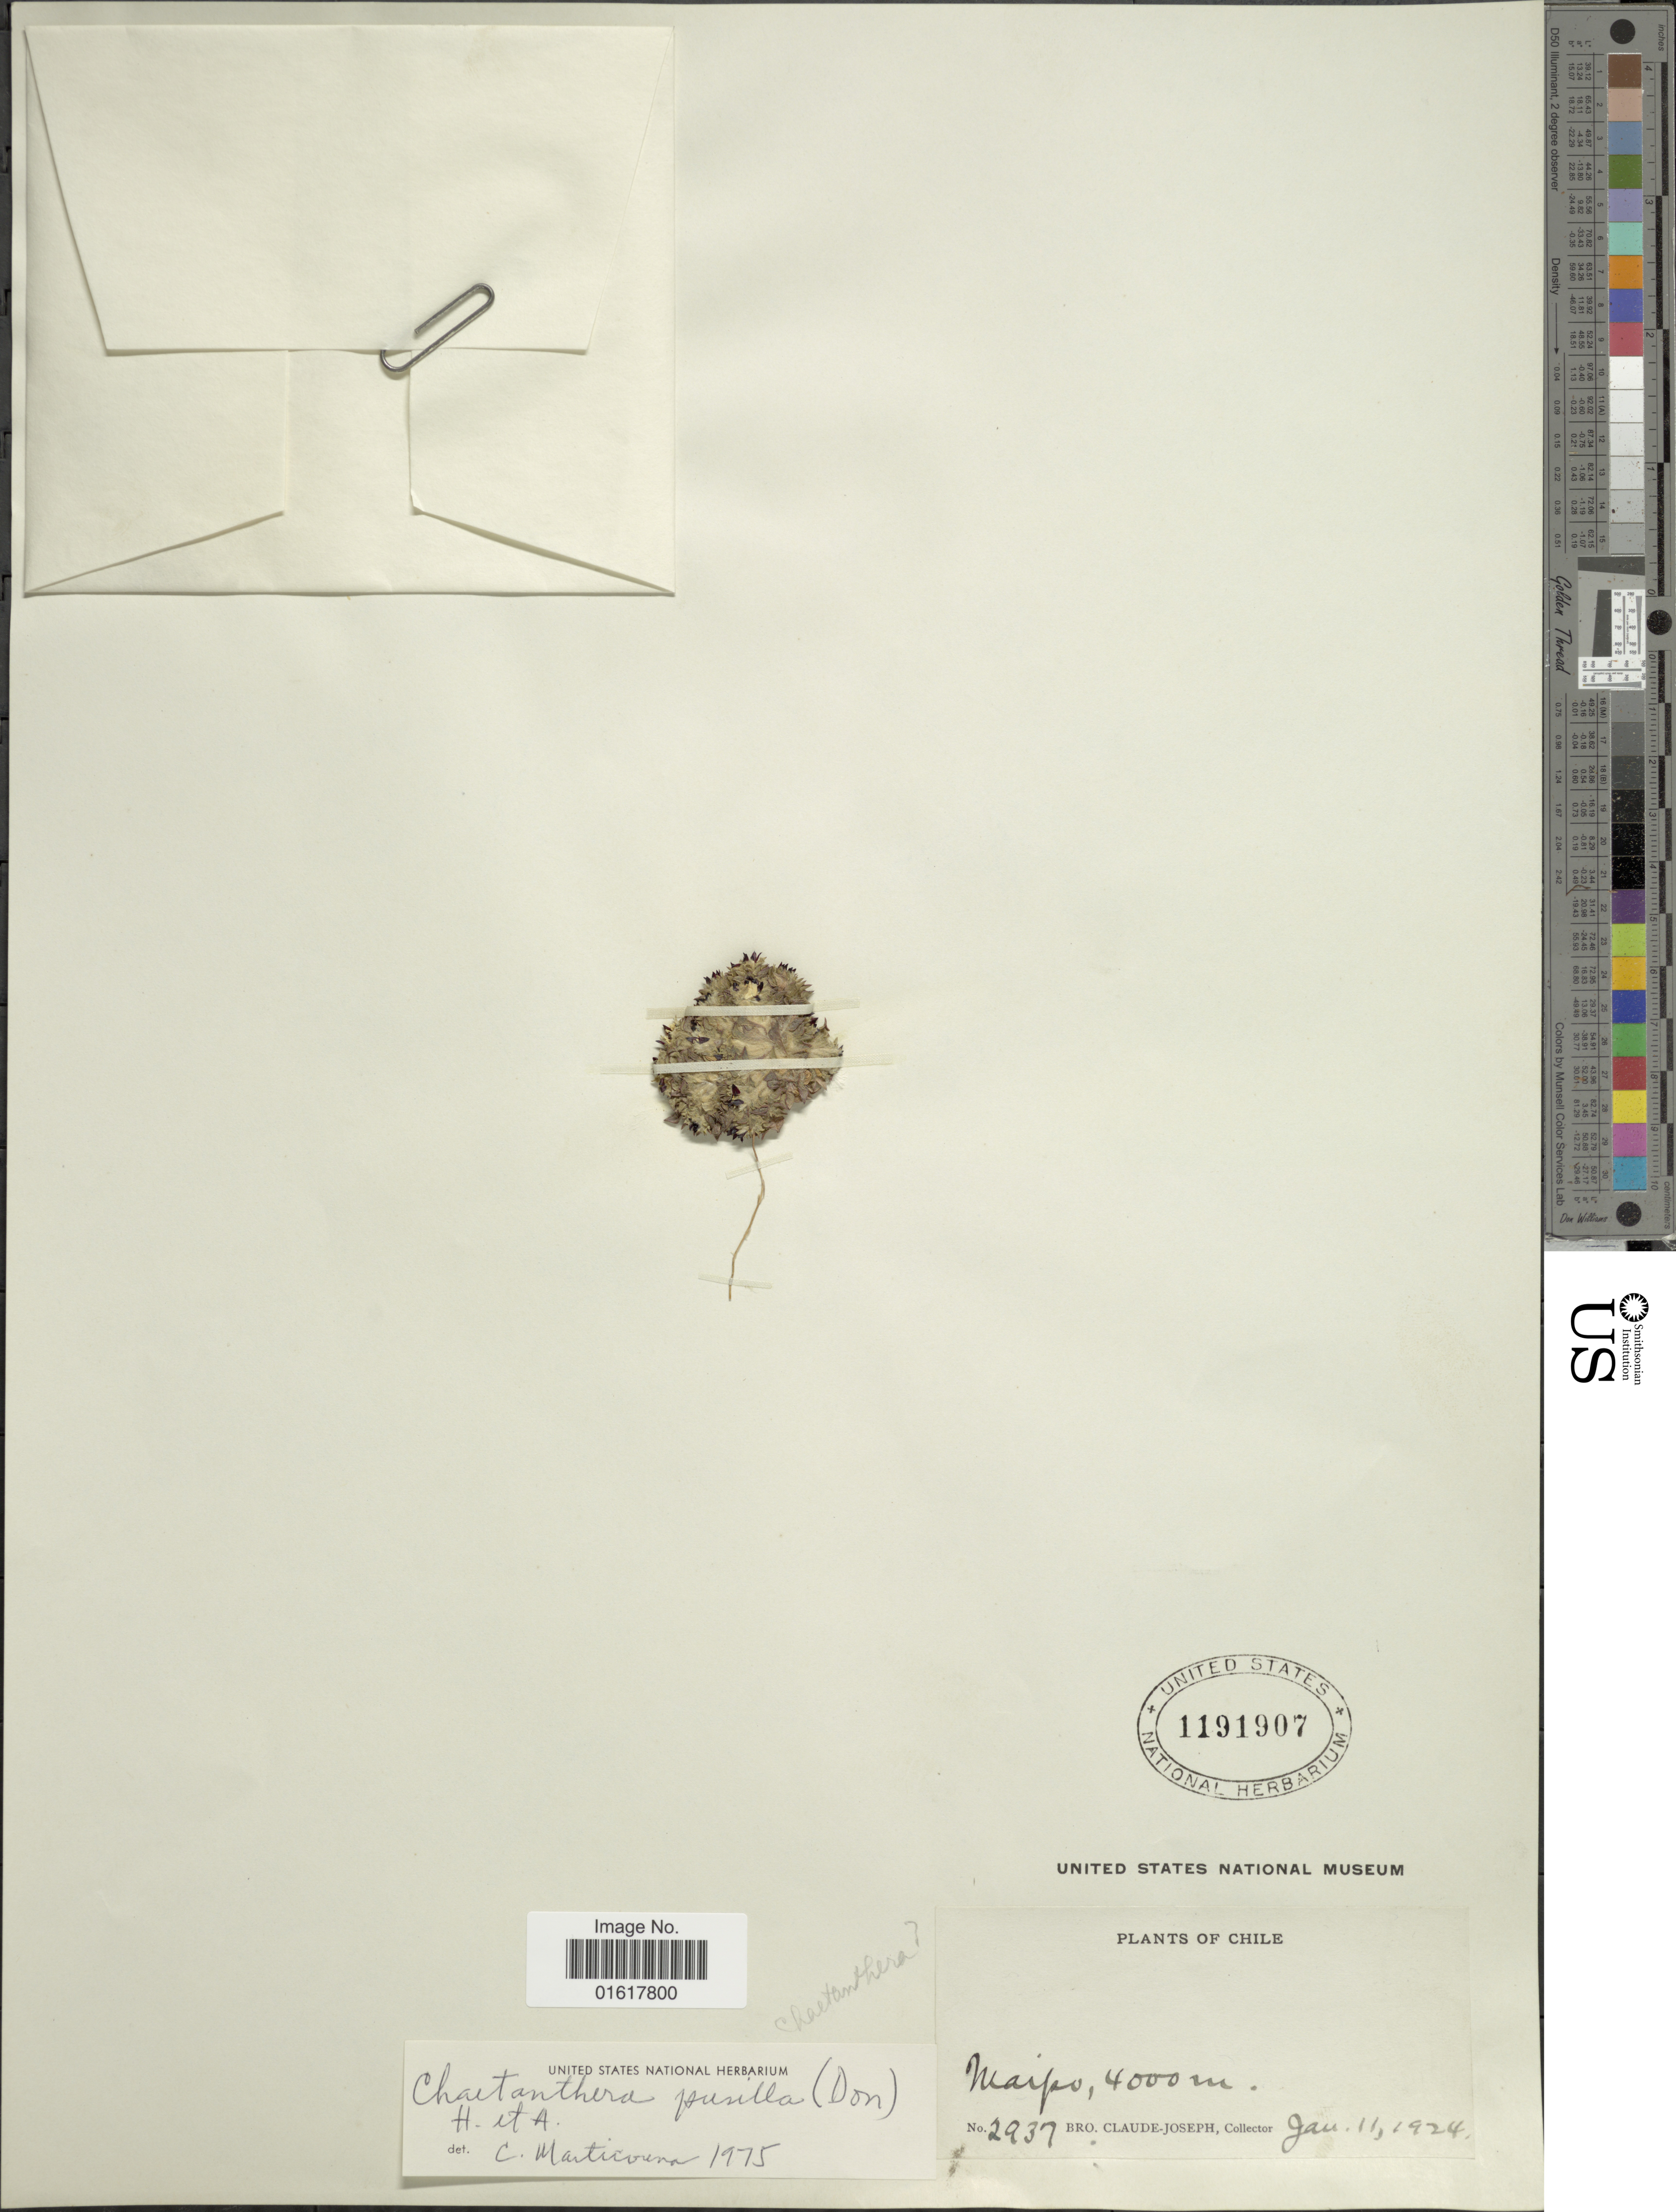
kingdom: Plantae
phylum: Tracheophyta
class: Magnoliopsida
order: Asterales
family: Asteraceae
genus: Chaetanthera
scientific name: Chaetanthera planiseta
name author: Cabrera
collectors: Bro. Claude-Joseph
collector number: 2937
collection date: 1924-01-11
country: Chile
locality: Maipo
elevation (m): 4000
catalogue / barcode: US 1191907